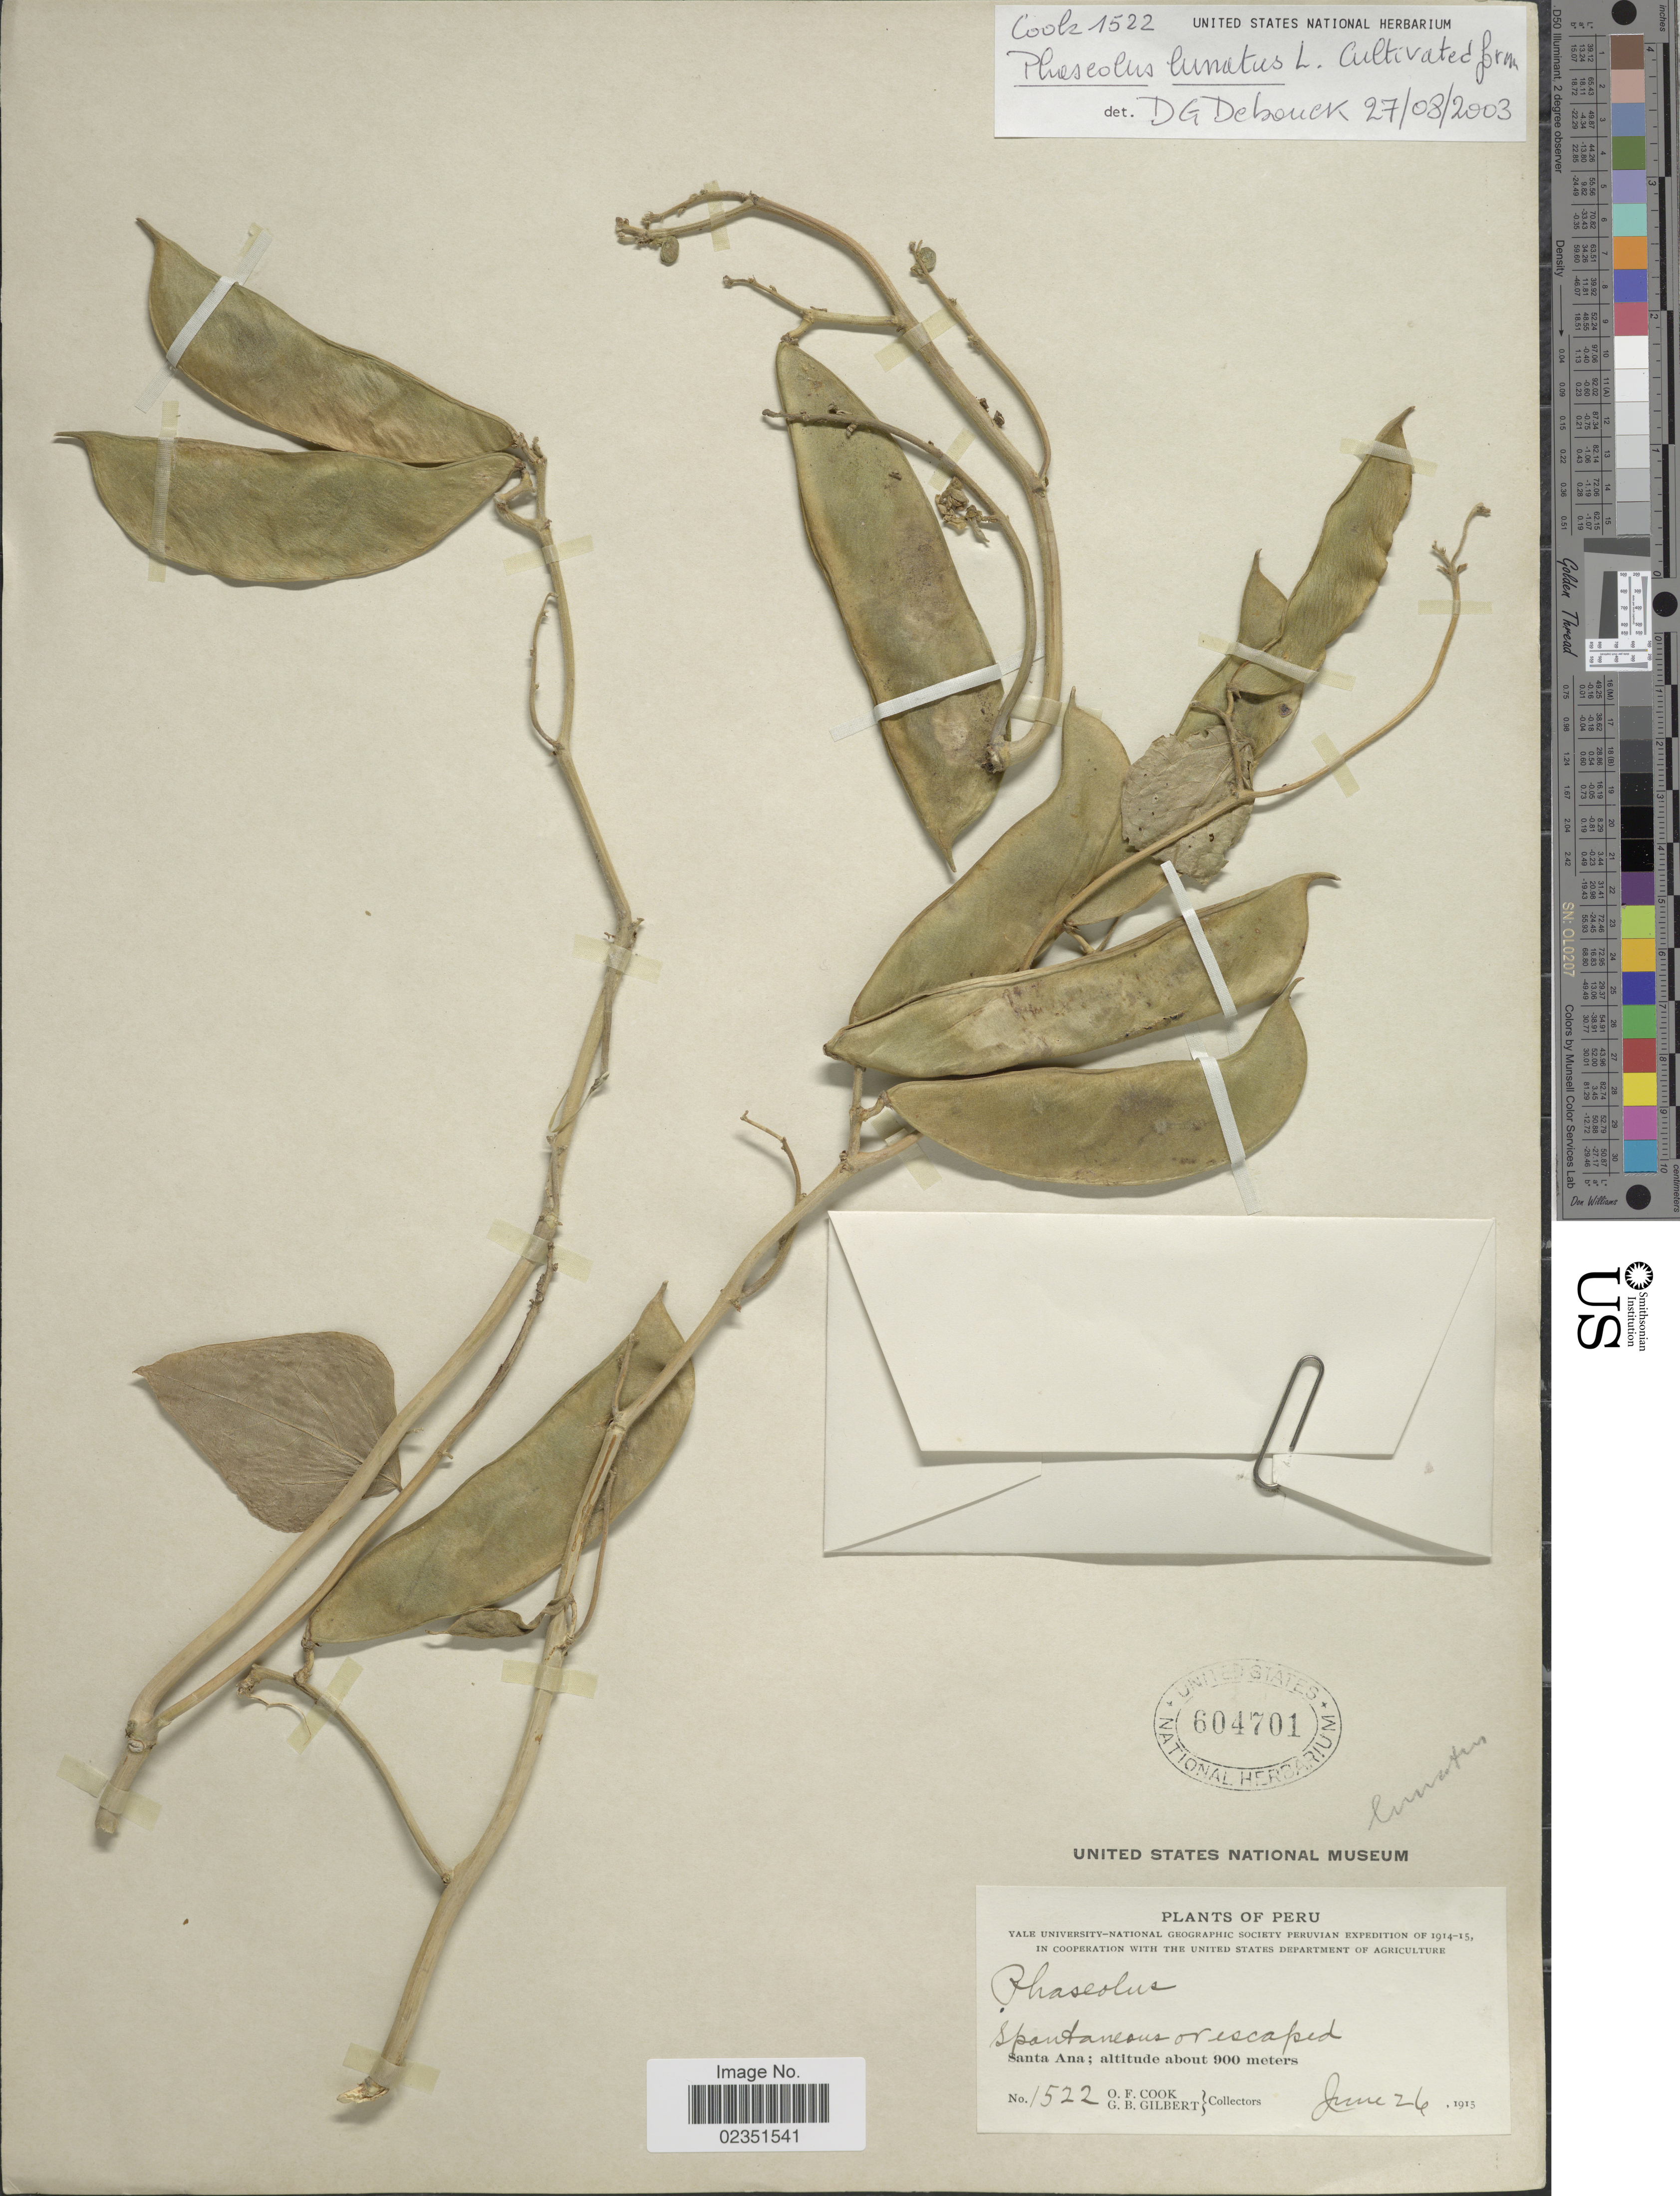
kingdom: Plantae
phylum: Tracheophyta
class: Magnoliopsida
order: Fabales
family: Fabaceae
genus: Phaseolus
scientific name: Phaseolus lunatus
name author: L.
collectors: O. F. Cook & G. B. Gilbert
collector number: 1522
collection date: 1915-06-26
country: Peru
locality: Santa Ana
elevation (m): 900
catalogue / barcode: US 604701